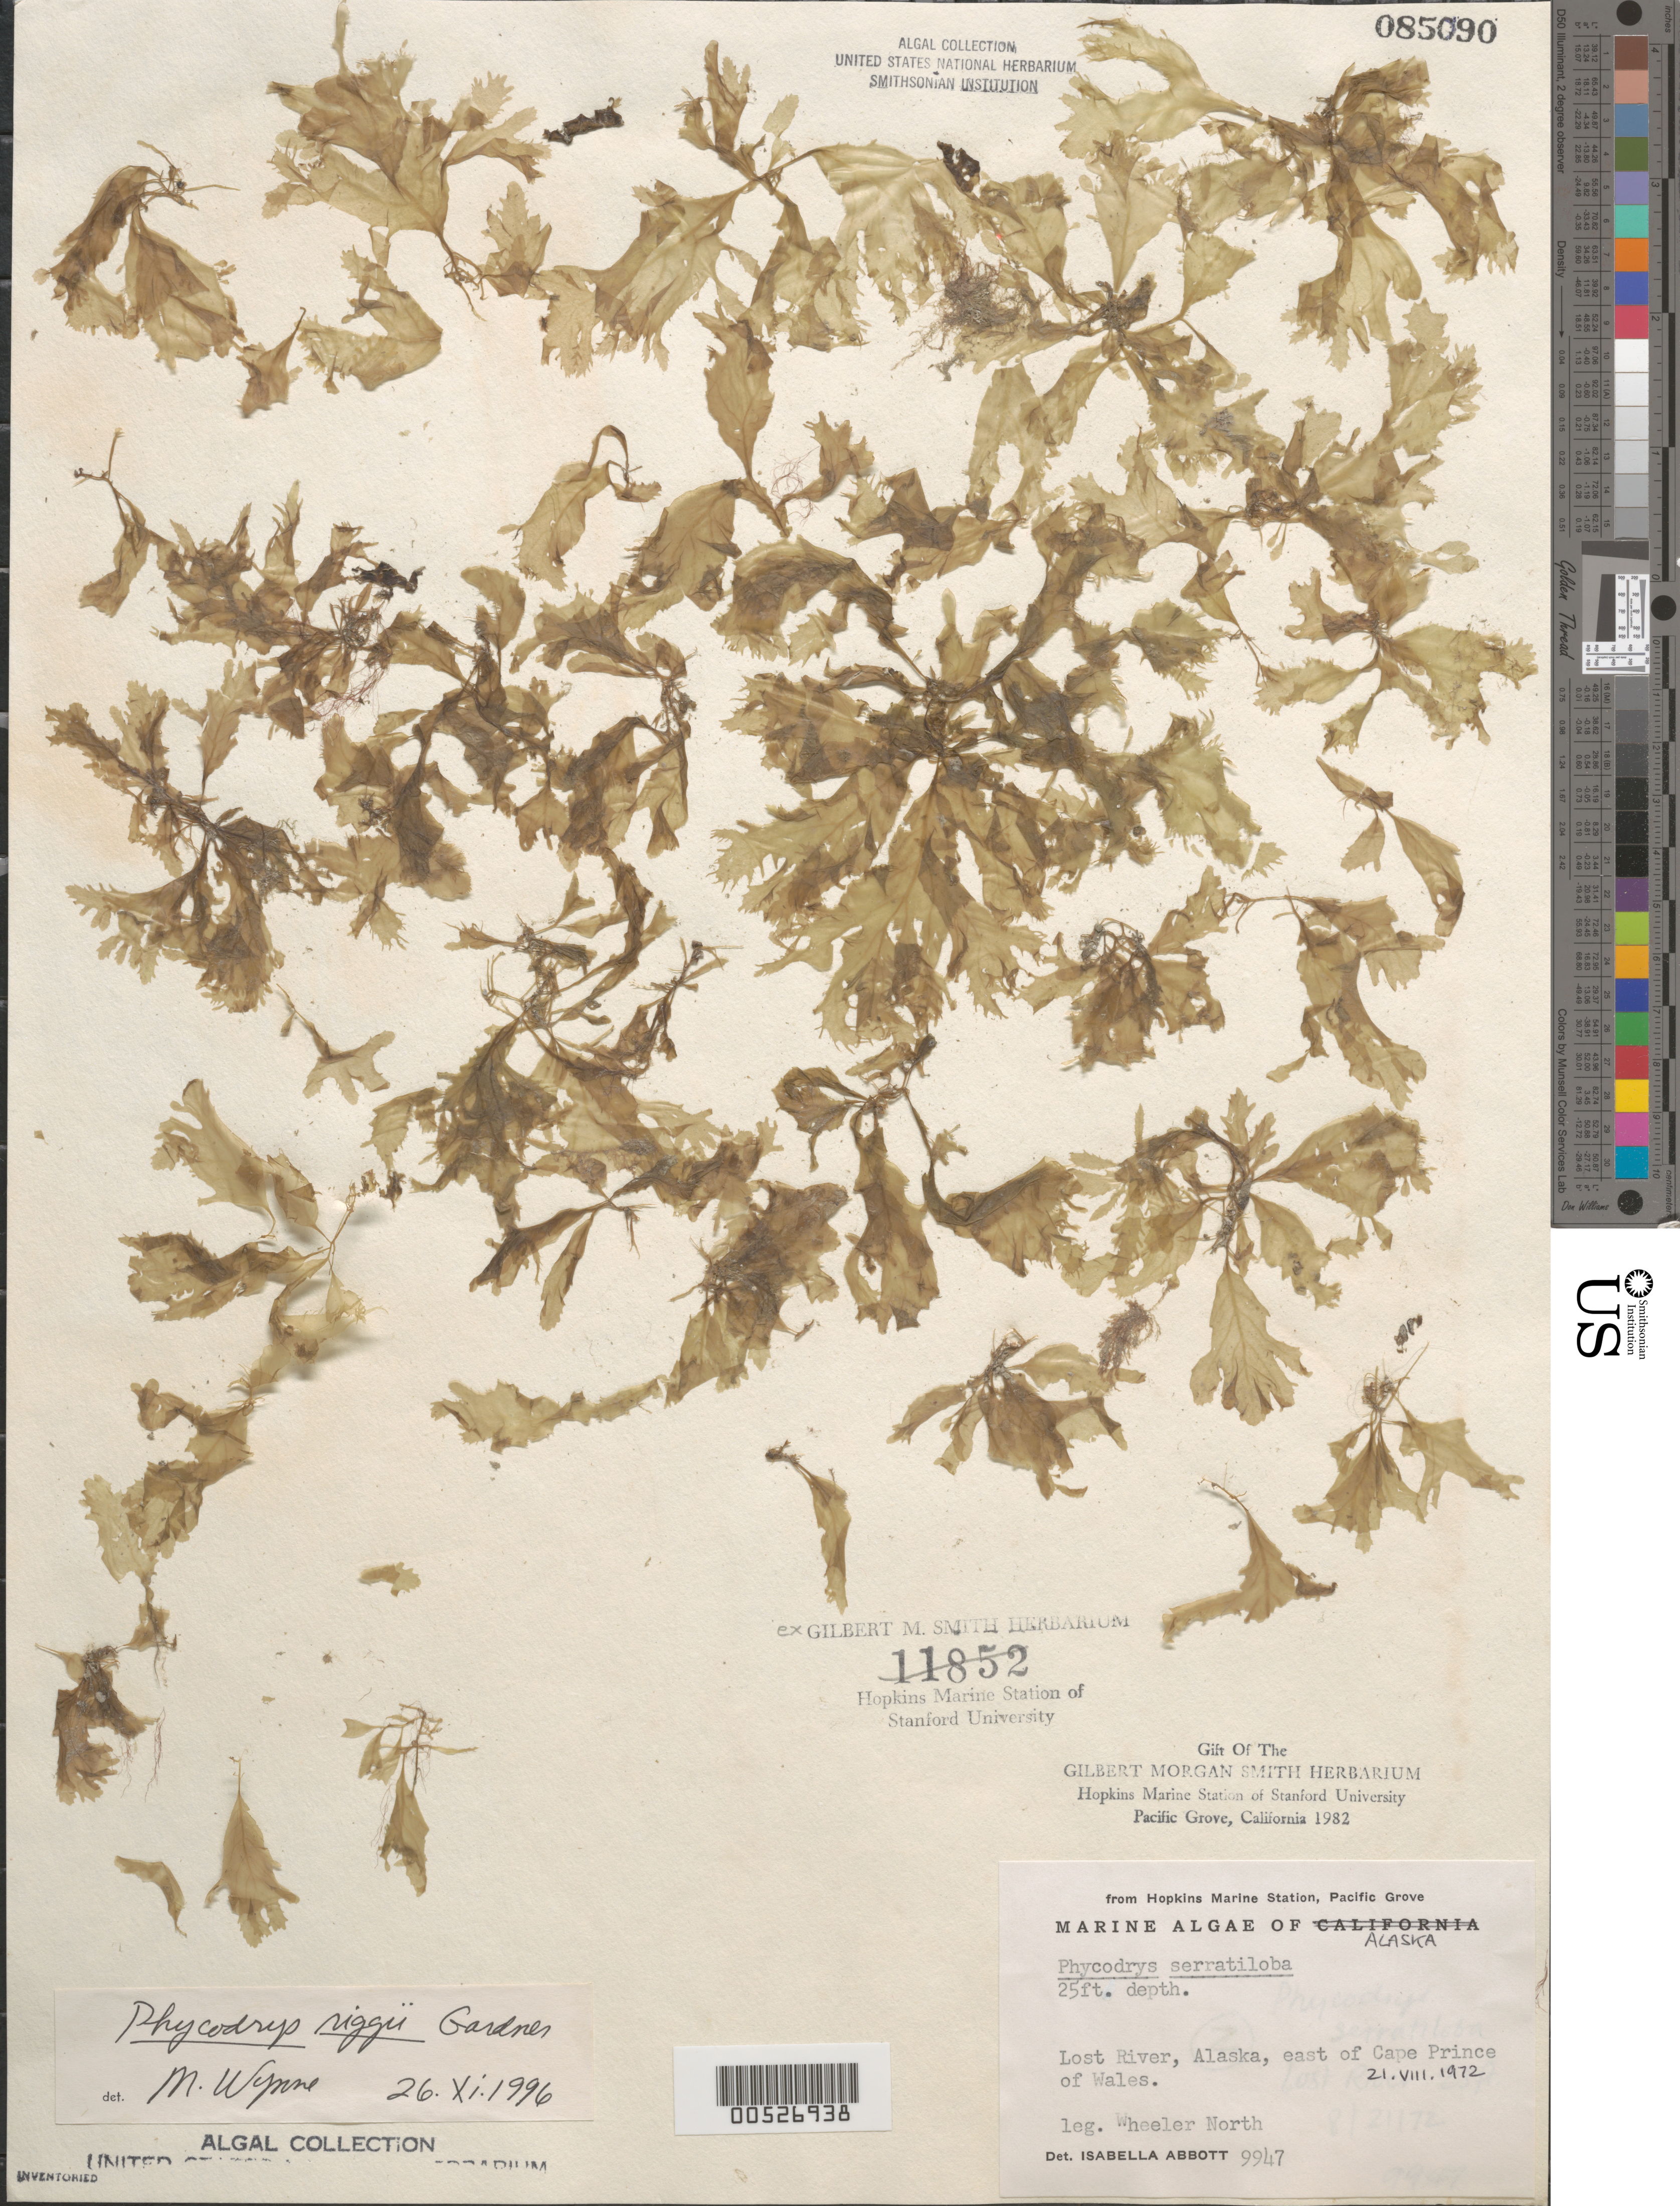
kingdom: Plantae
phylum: Rhodophyta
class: Florideophyceae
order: Ceramiales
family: Delesseriaceae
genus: Phycodrys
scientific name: Phycodrys riggii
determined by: Wynne, M. J.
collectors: W. North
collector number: IAA 9947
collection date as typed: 21 Aug 1972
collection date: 1972-08-21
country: United States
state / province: Alaska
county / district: Nome Division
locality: Lost River, east of Cape Prince of Wales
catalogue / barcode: US 85090